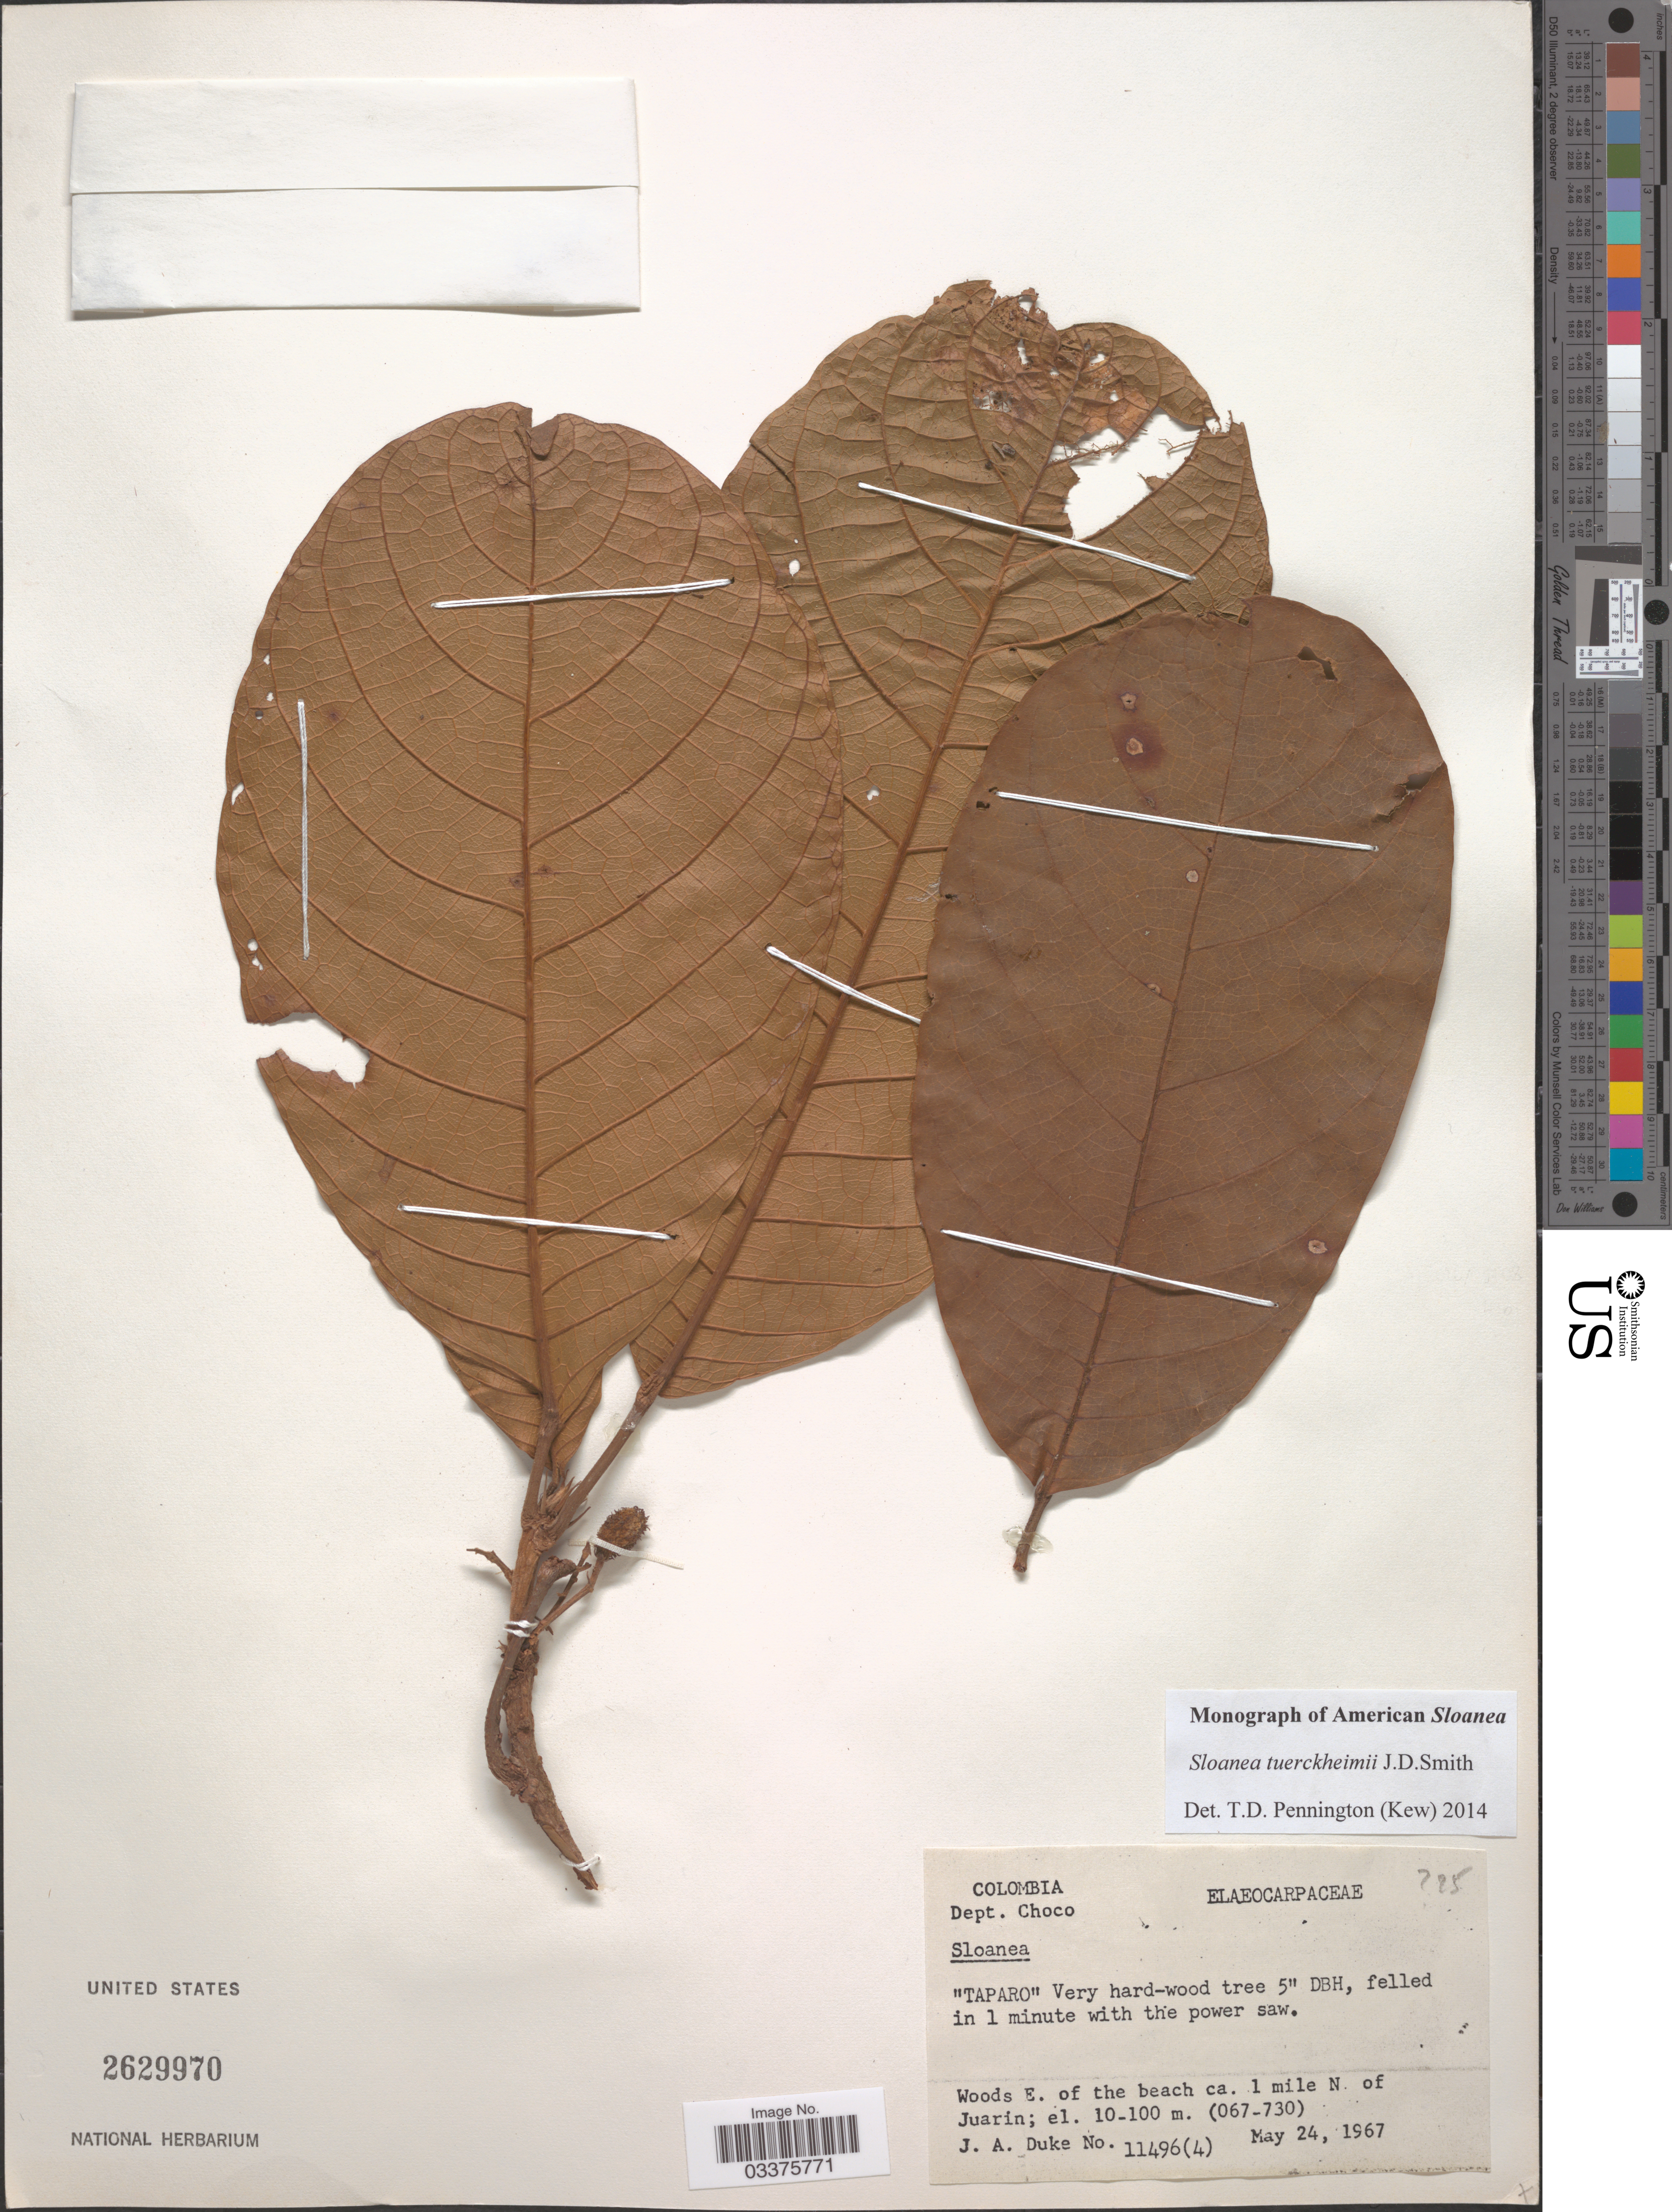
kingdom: Plantae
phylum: Tracheophyta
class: Magnoliopsida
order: Oxalidales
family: Elaeocarpaceae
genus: Sloanea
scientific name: Sloanea tuerckheimii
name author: Donn. Sm.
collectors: J. A. Duke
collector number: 11496(4)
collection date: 1967-05-24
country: Colombia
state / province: Chocó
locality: Woods E. of the beach ca. 1 mile N of Juarin.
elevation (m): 10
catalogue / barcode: US 2629970